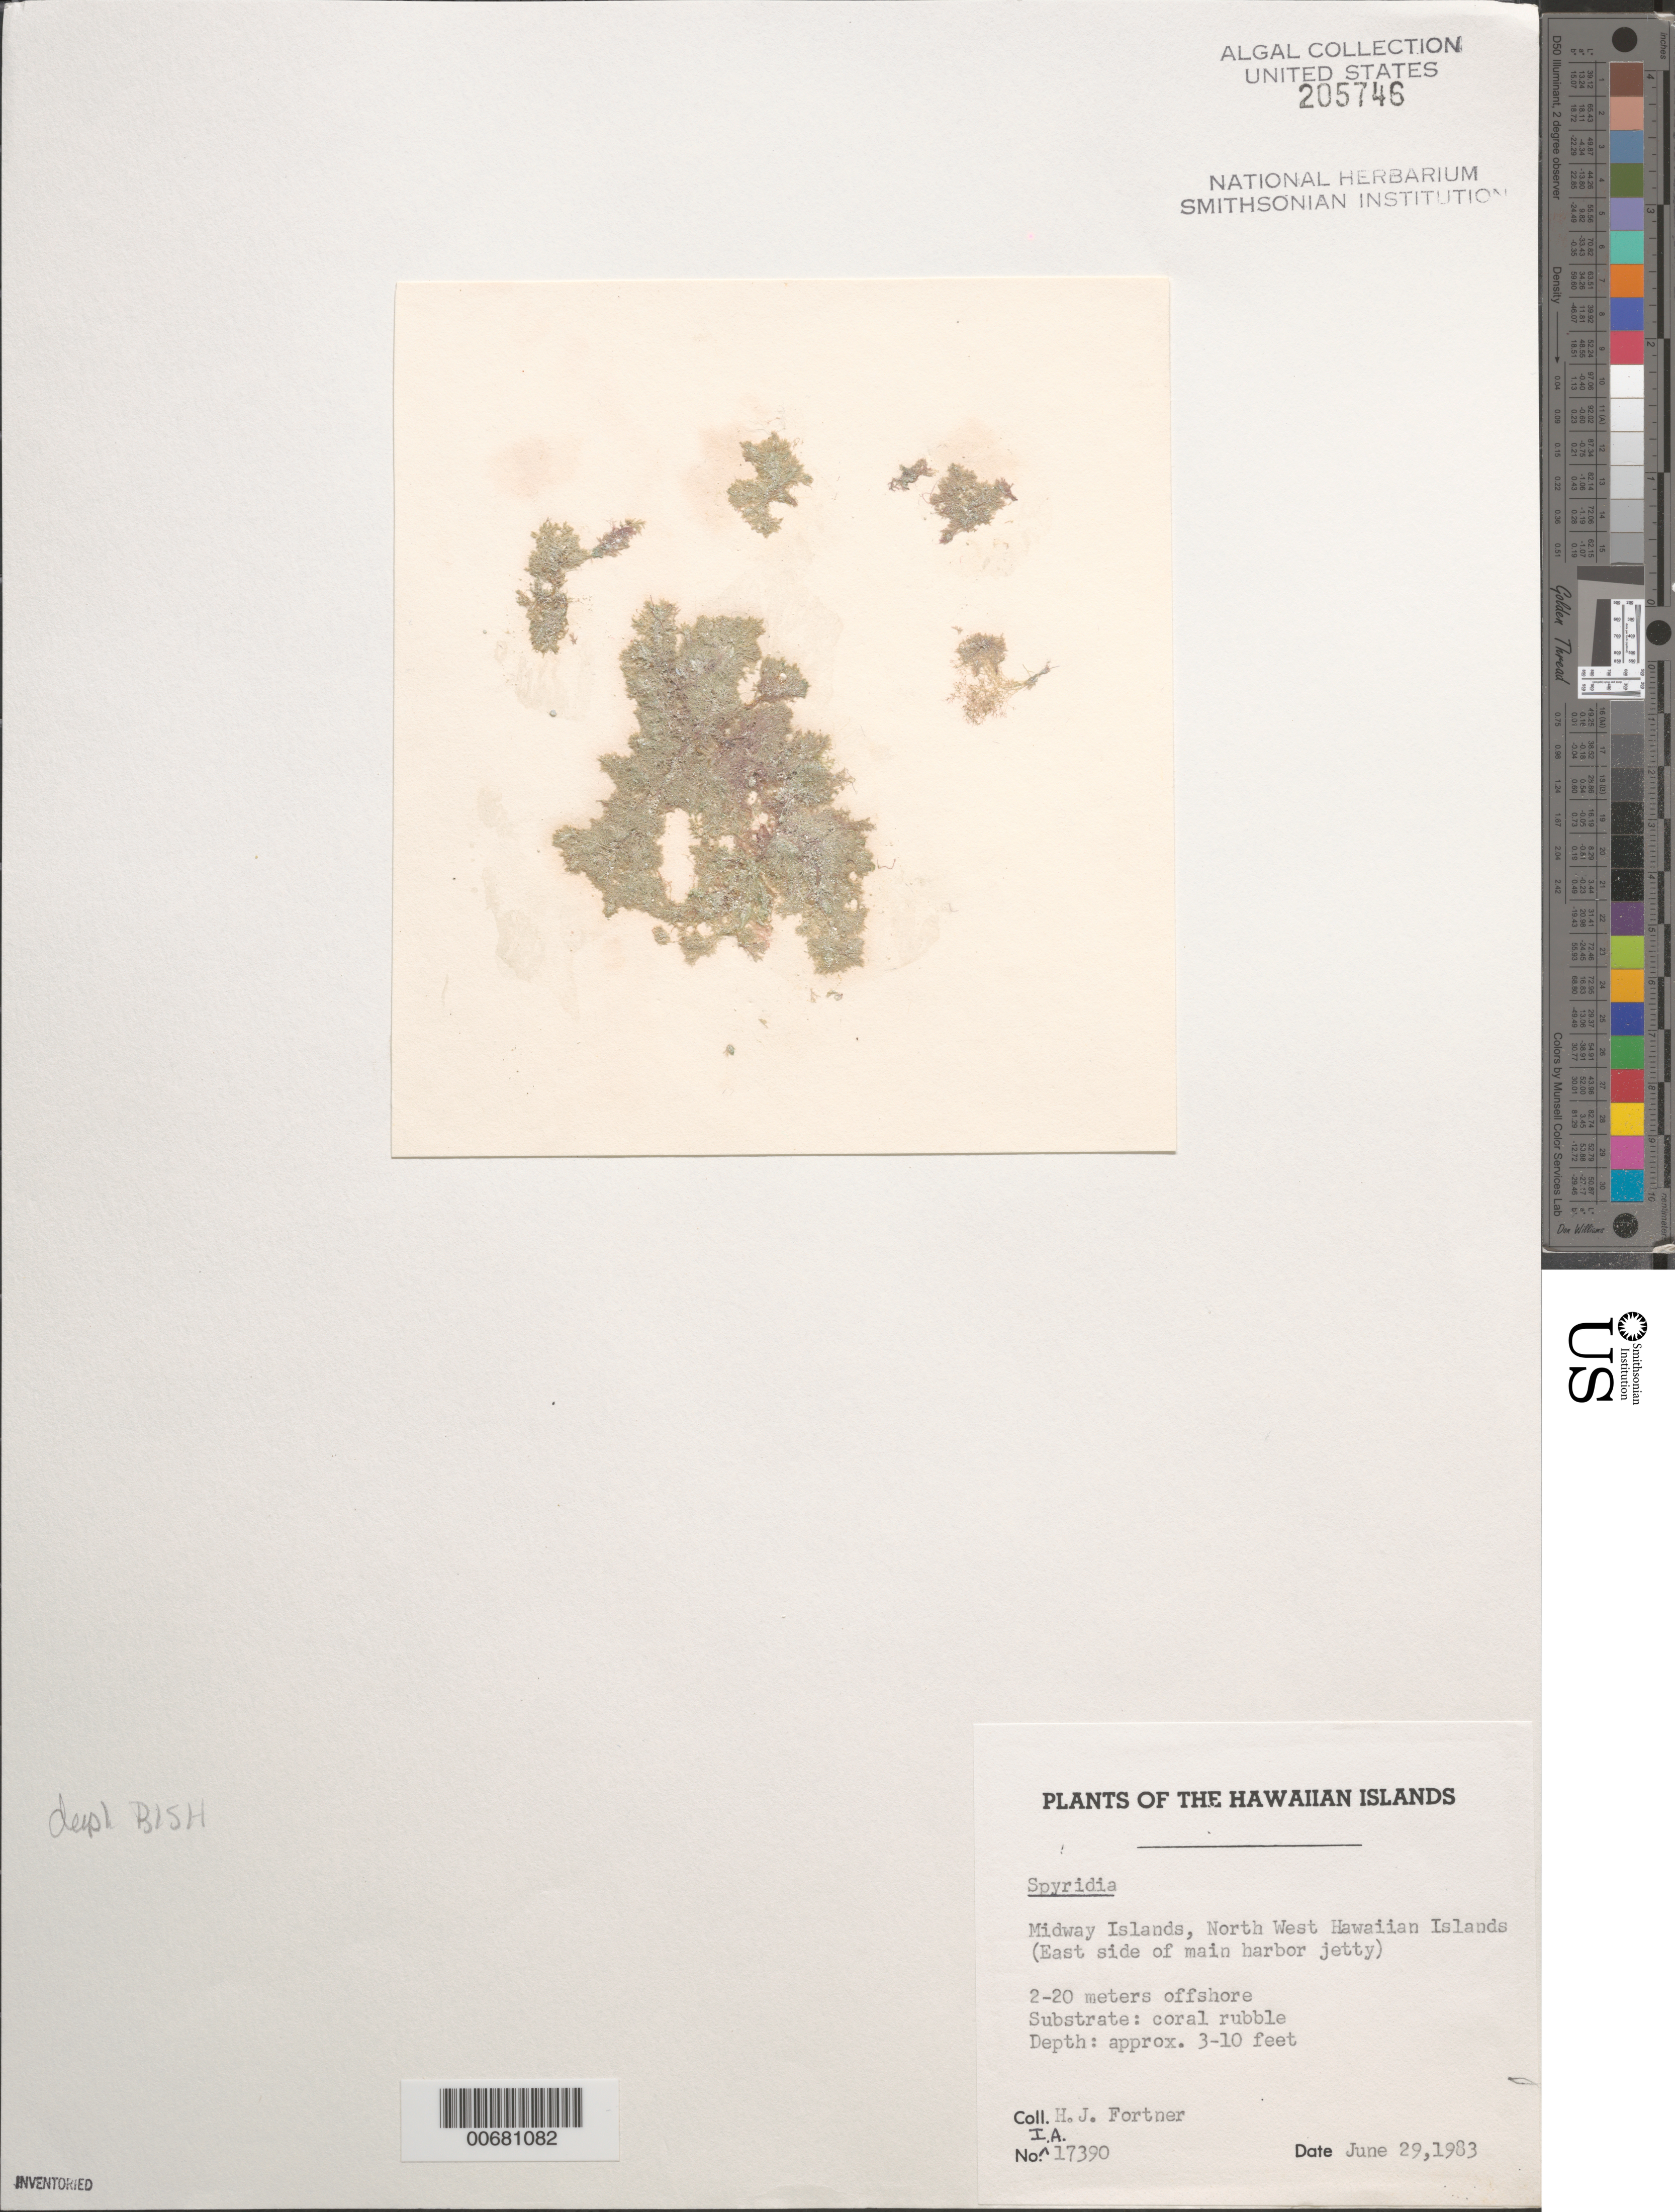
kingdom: Plantae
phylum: Rhodophyta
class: Florideophyceae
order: Ceramiales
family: Spyridiaceae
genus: Spyridia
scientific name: Spyridia sp.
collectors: H. Fortner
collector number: IAA 17390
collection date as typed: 29 Jun 1983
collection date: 1983-06-29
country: U.S. Administered Pacific Islands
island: Midway Atoll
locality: East side of main harbor jetty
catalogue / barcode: US 205746